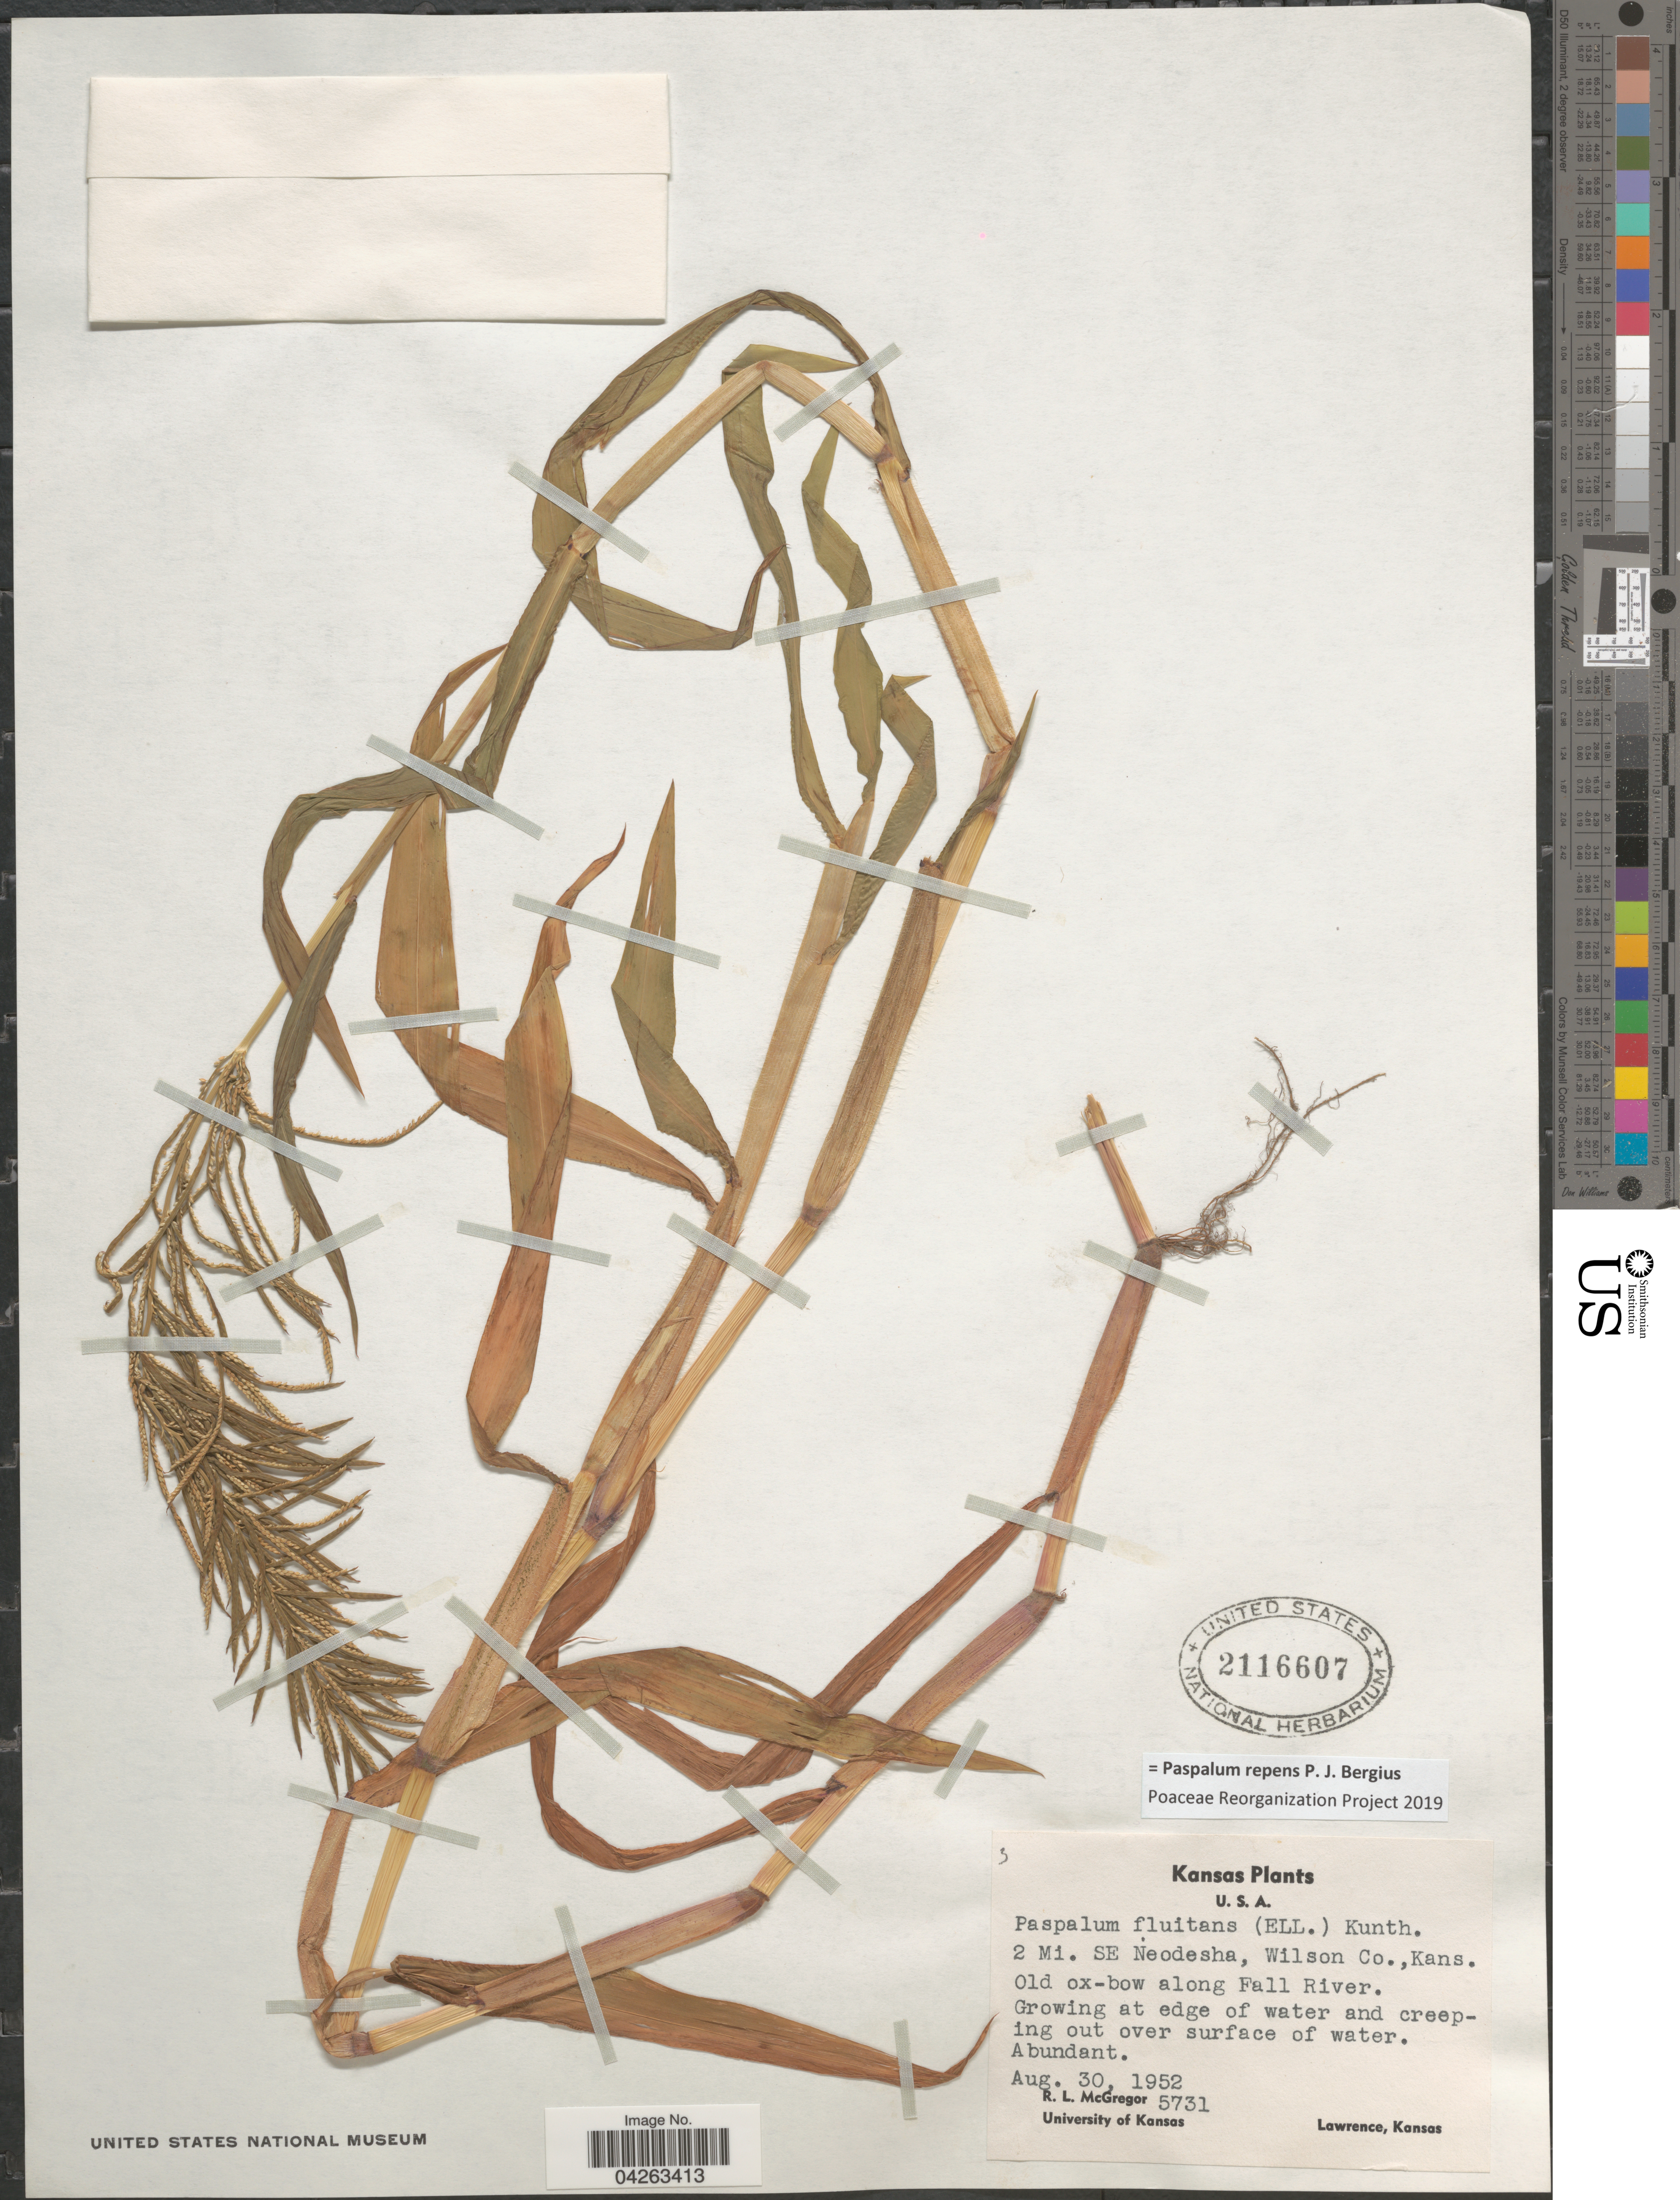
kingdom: Plantae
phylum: Tracheophyta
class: Liliopsida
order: Poales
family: Poaceae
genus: Paspalum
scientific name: Paspalum repens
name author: P.J. Bergius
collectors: R. McGregor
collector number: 5731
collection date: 1952-08-30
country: United States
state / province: Kansas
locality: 2 Mi. SE Neodesha, Wilson Co. Old ox-bow along Fall River.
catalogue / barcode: US 2116607